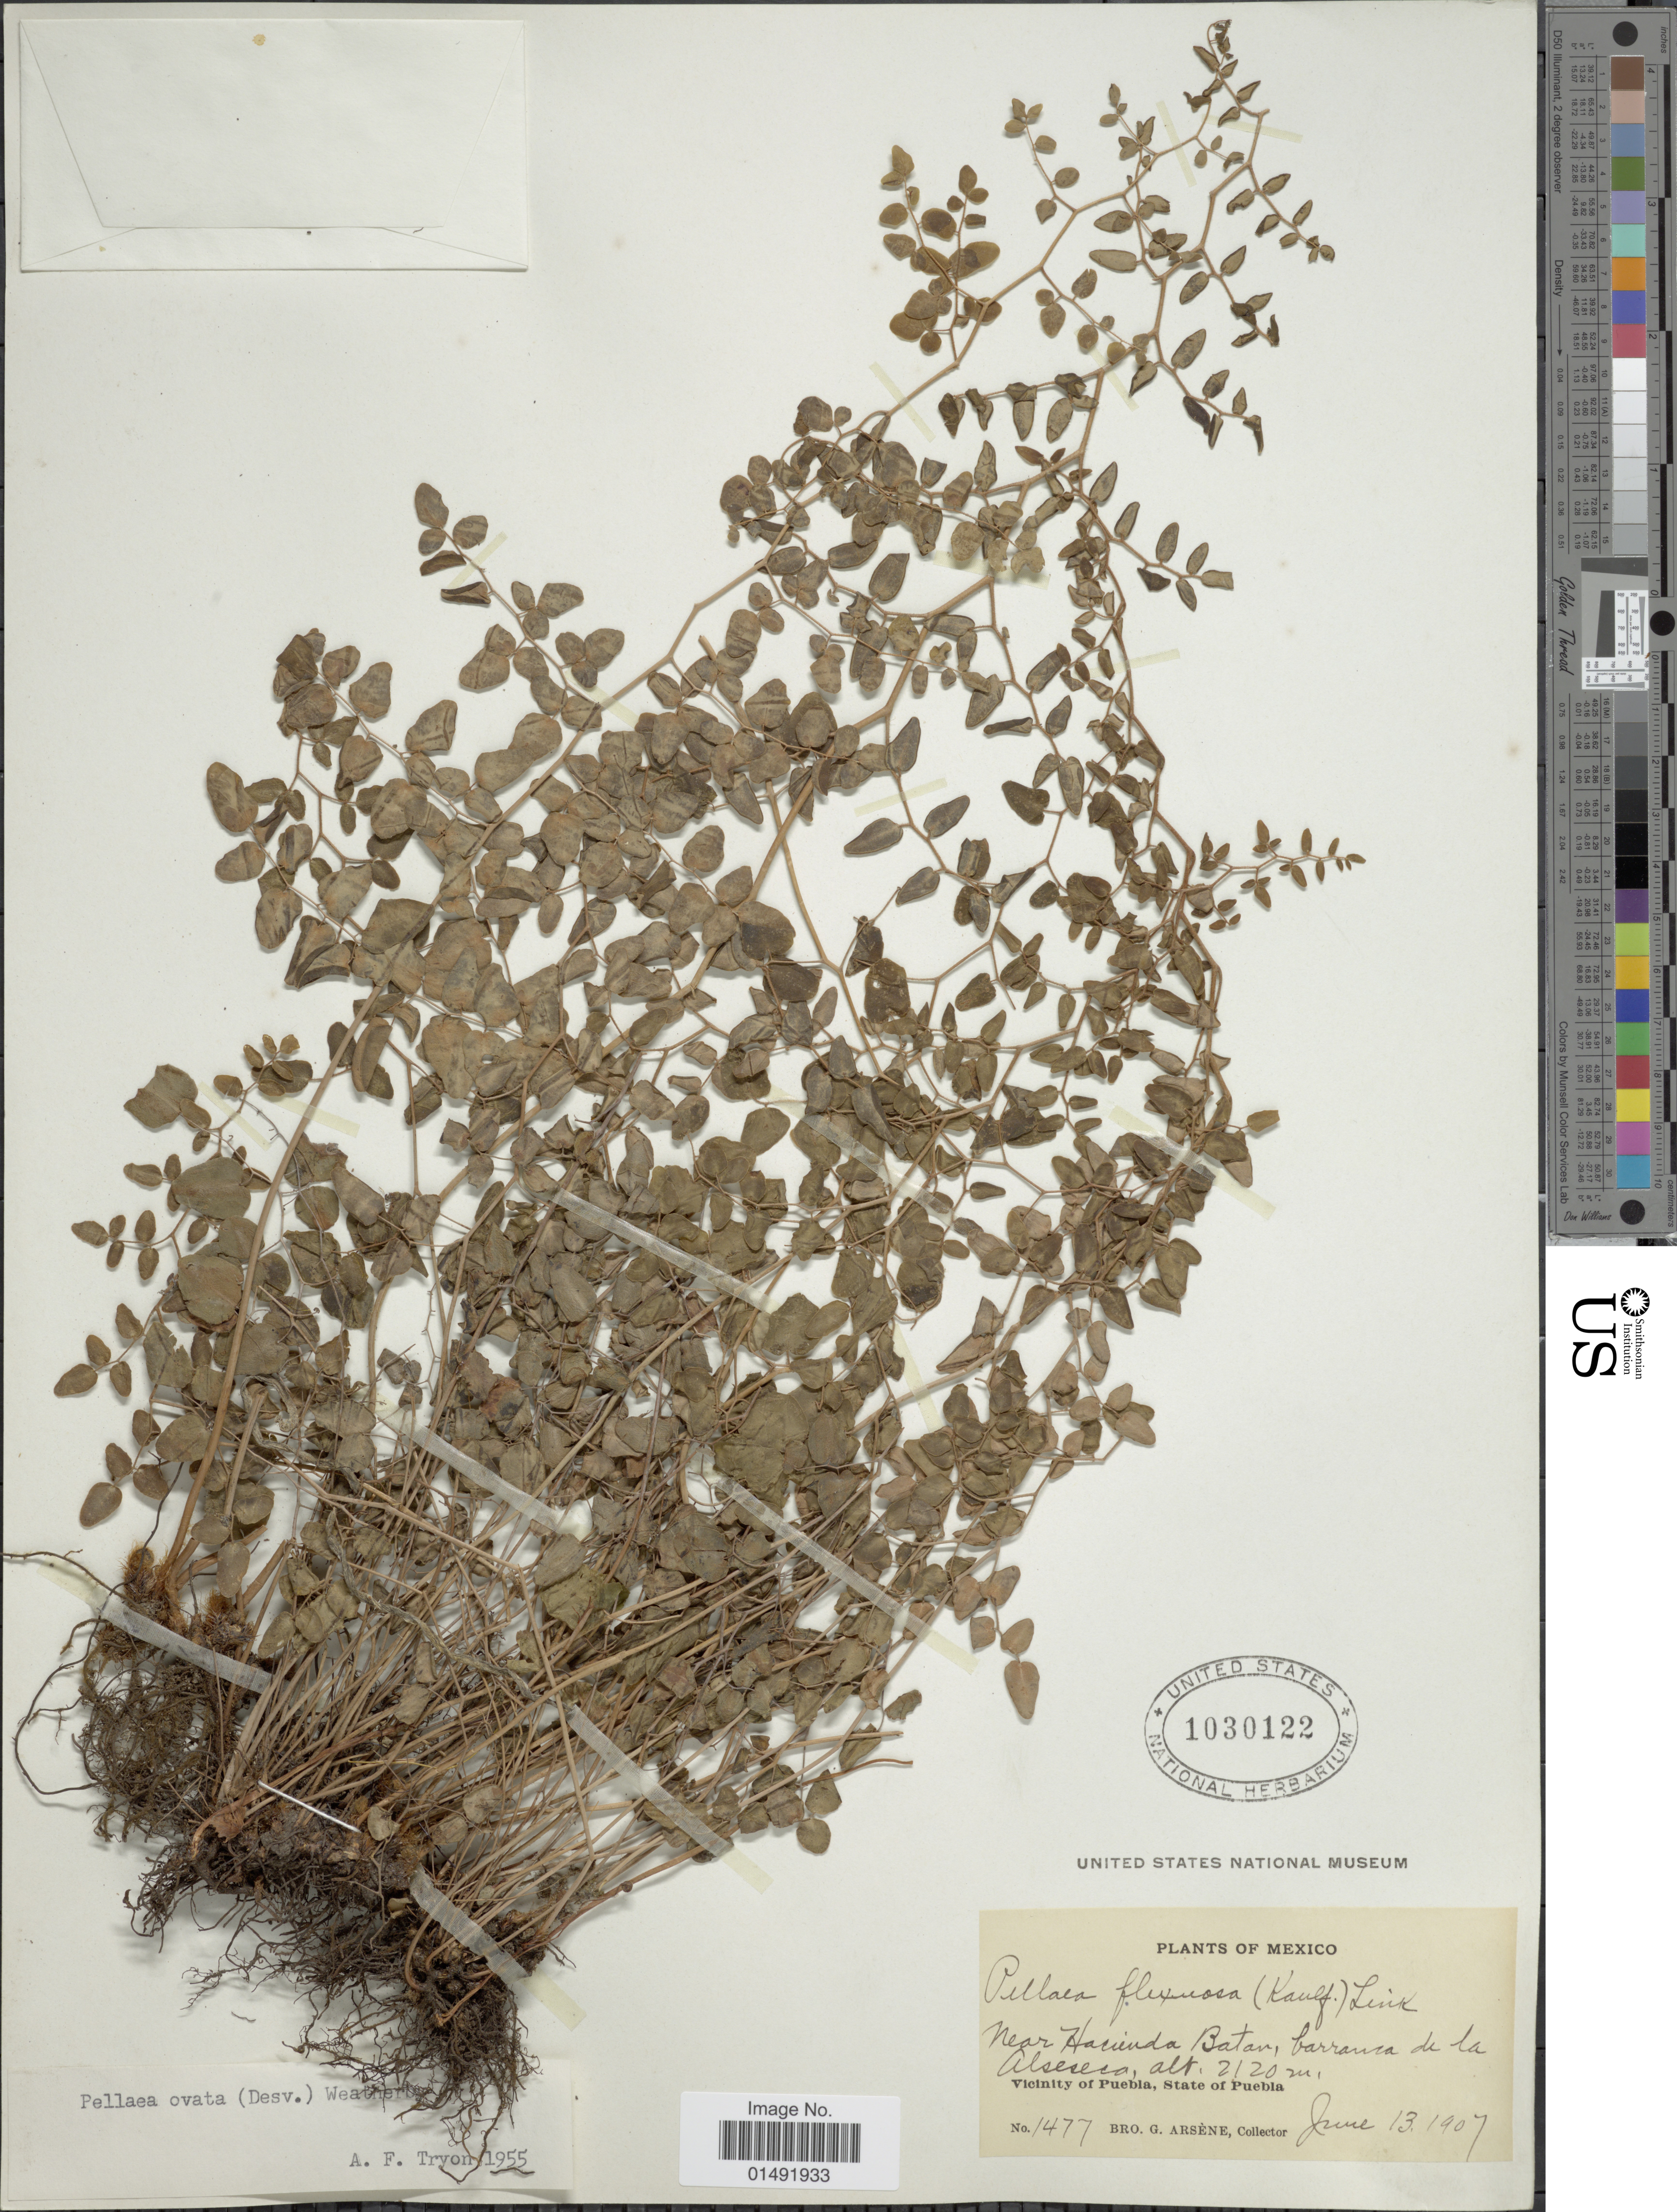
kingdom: Plantae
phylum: Tracheophyta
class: Polypodiopsida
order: Polypodiales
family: Pteridaceae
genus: Pellaea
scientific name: Pellaea ovata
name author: (Desv.) Weath.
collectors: Bro. G. Arsène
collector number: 1477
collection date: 1907-06-13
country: Mexico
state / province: Puebla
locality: Near Haciendad Batan, barranca de la Alseseca, Vicinity of Puebla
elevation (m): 2120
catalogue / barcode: US 1030122